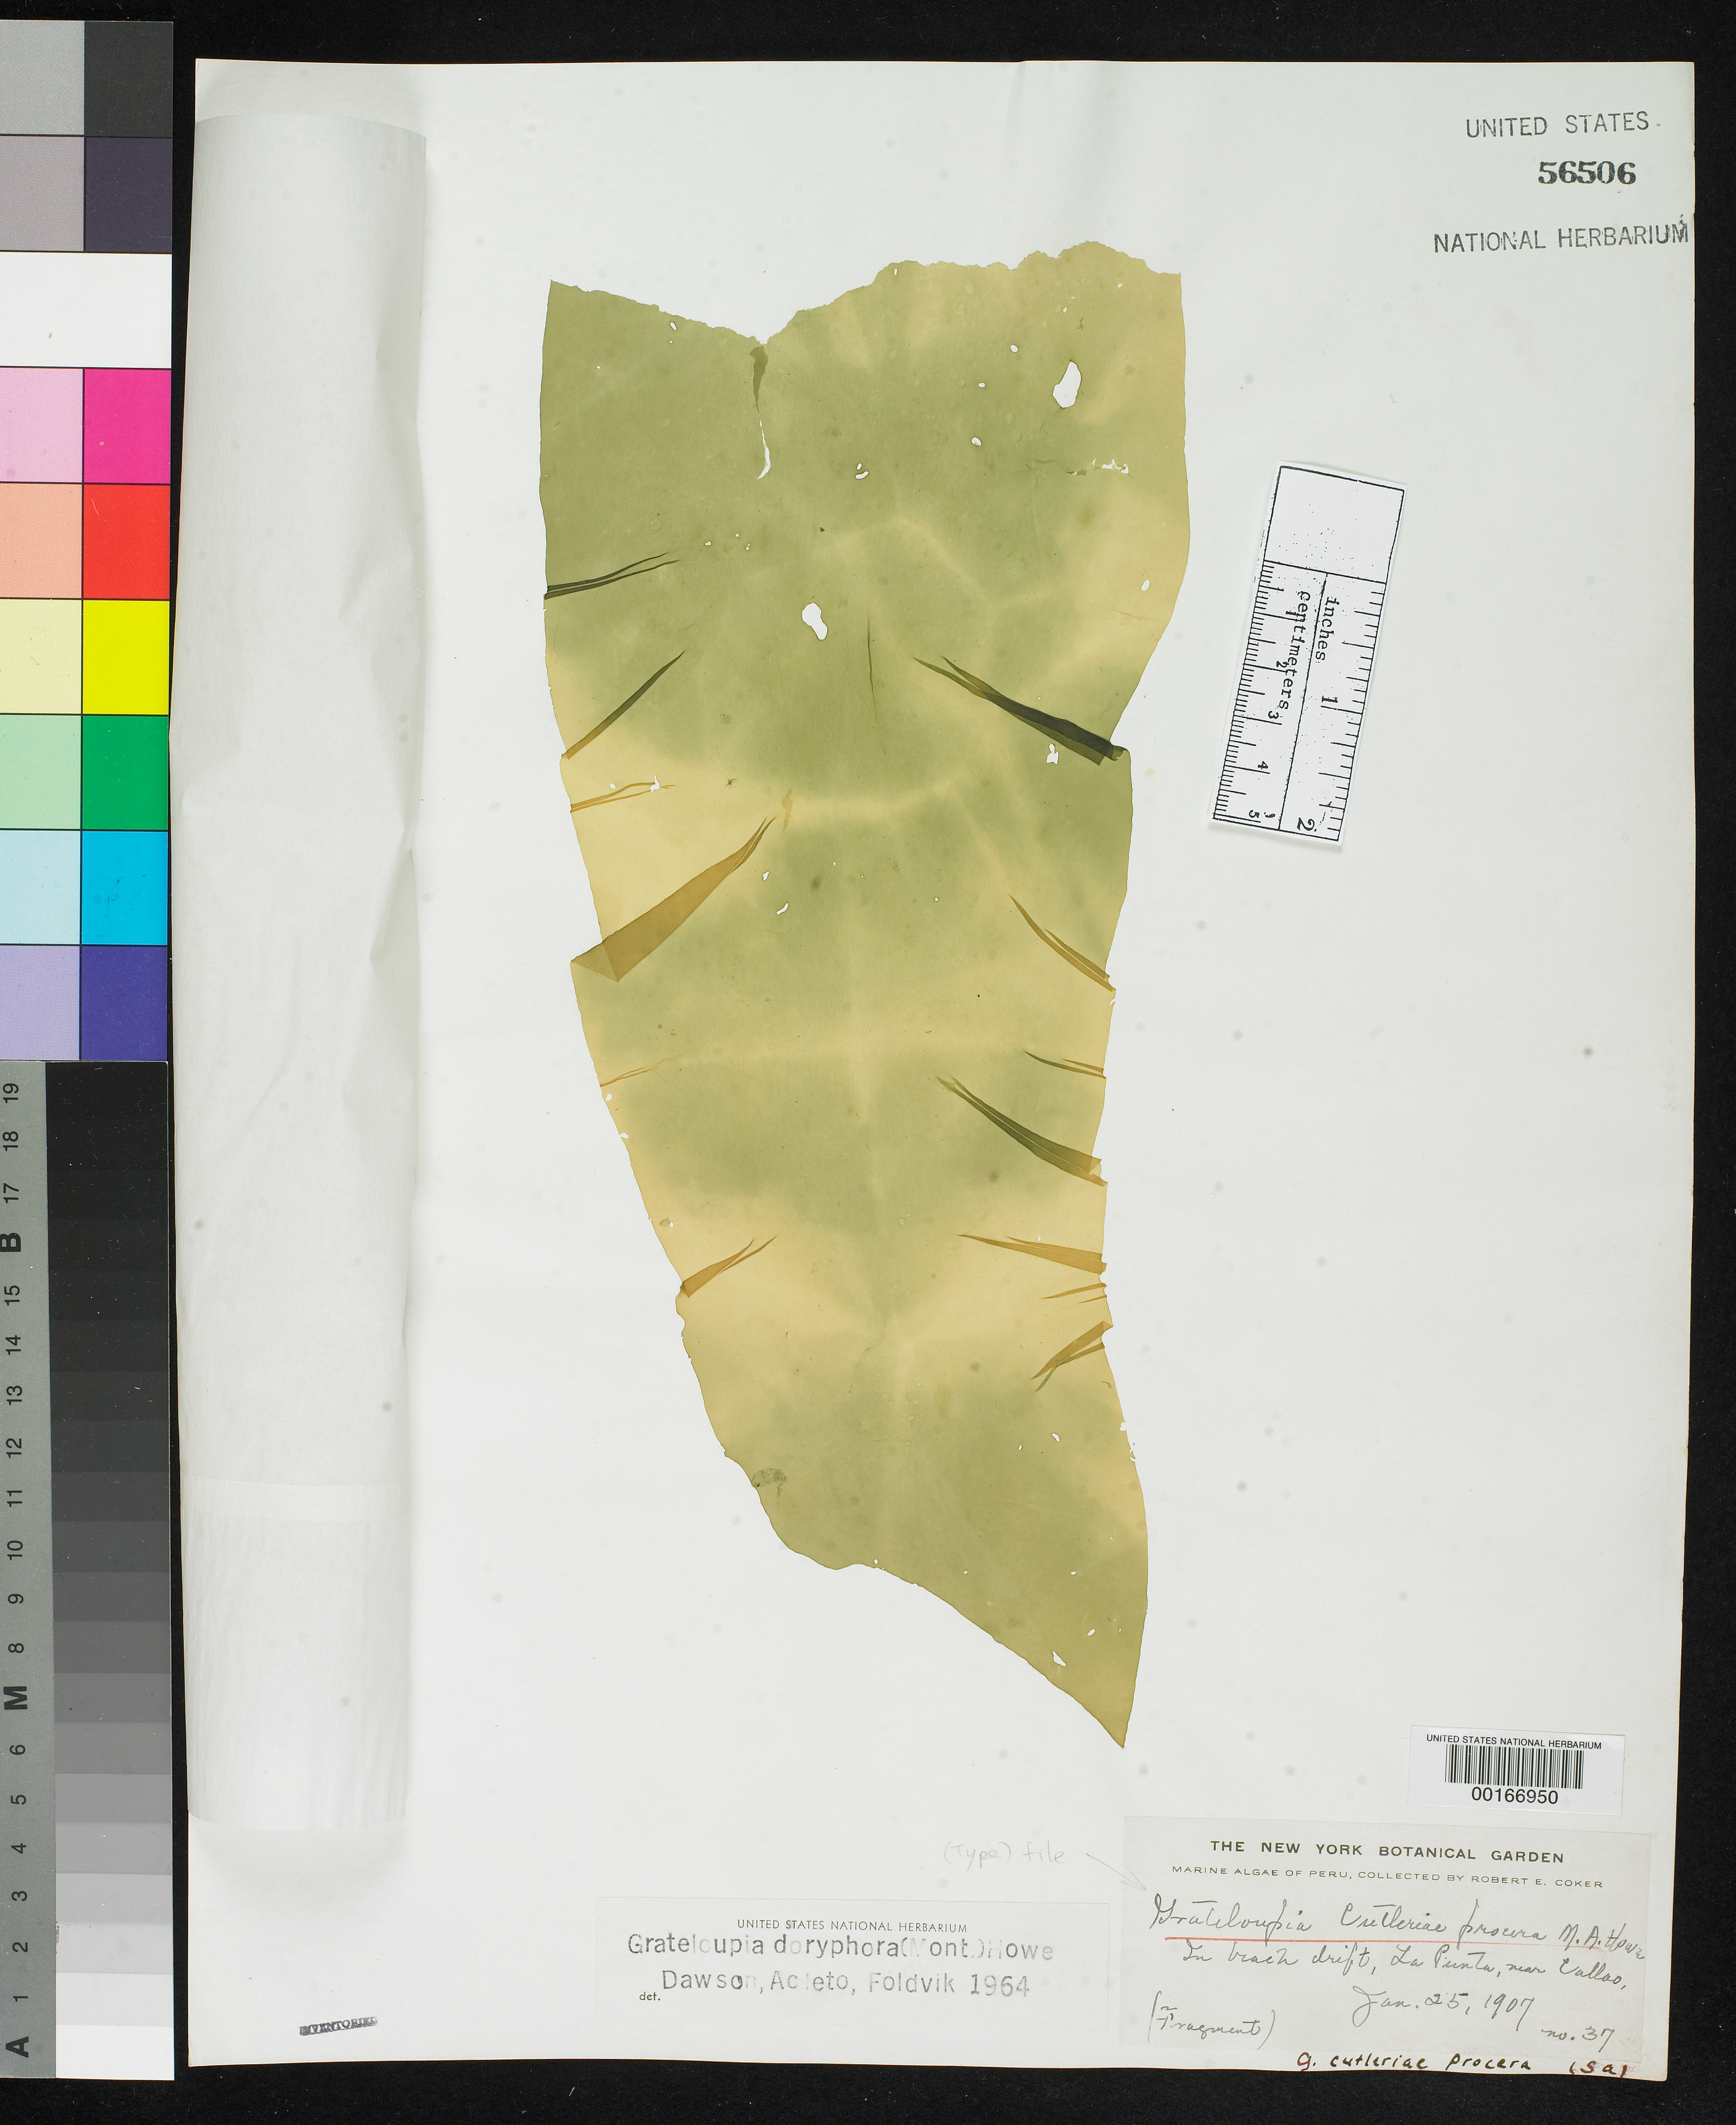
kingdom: Plantae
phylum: Rhodophyta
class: Florideophyceae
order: Halymeniales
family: Halymeniaceae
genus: Grateloupia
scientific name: Grateloupia cutleriae f. procera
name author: M. Howe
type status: Syntype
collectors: R. Coker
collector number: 37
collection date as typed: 25 Jan 1907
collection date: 1907-01-25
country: Peru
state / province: Lima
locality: La Punta, near Callao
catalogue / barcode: US 56506